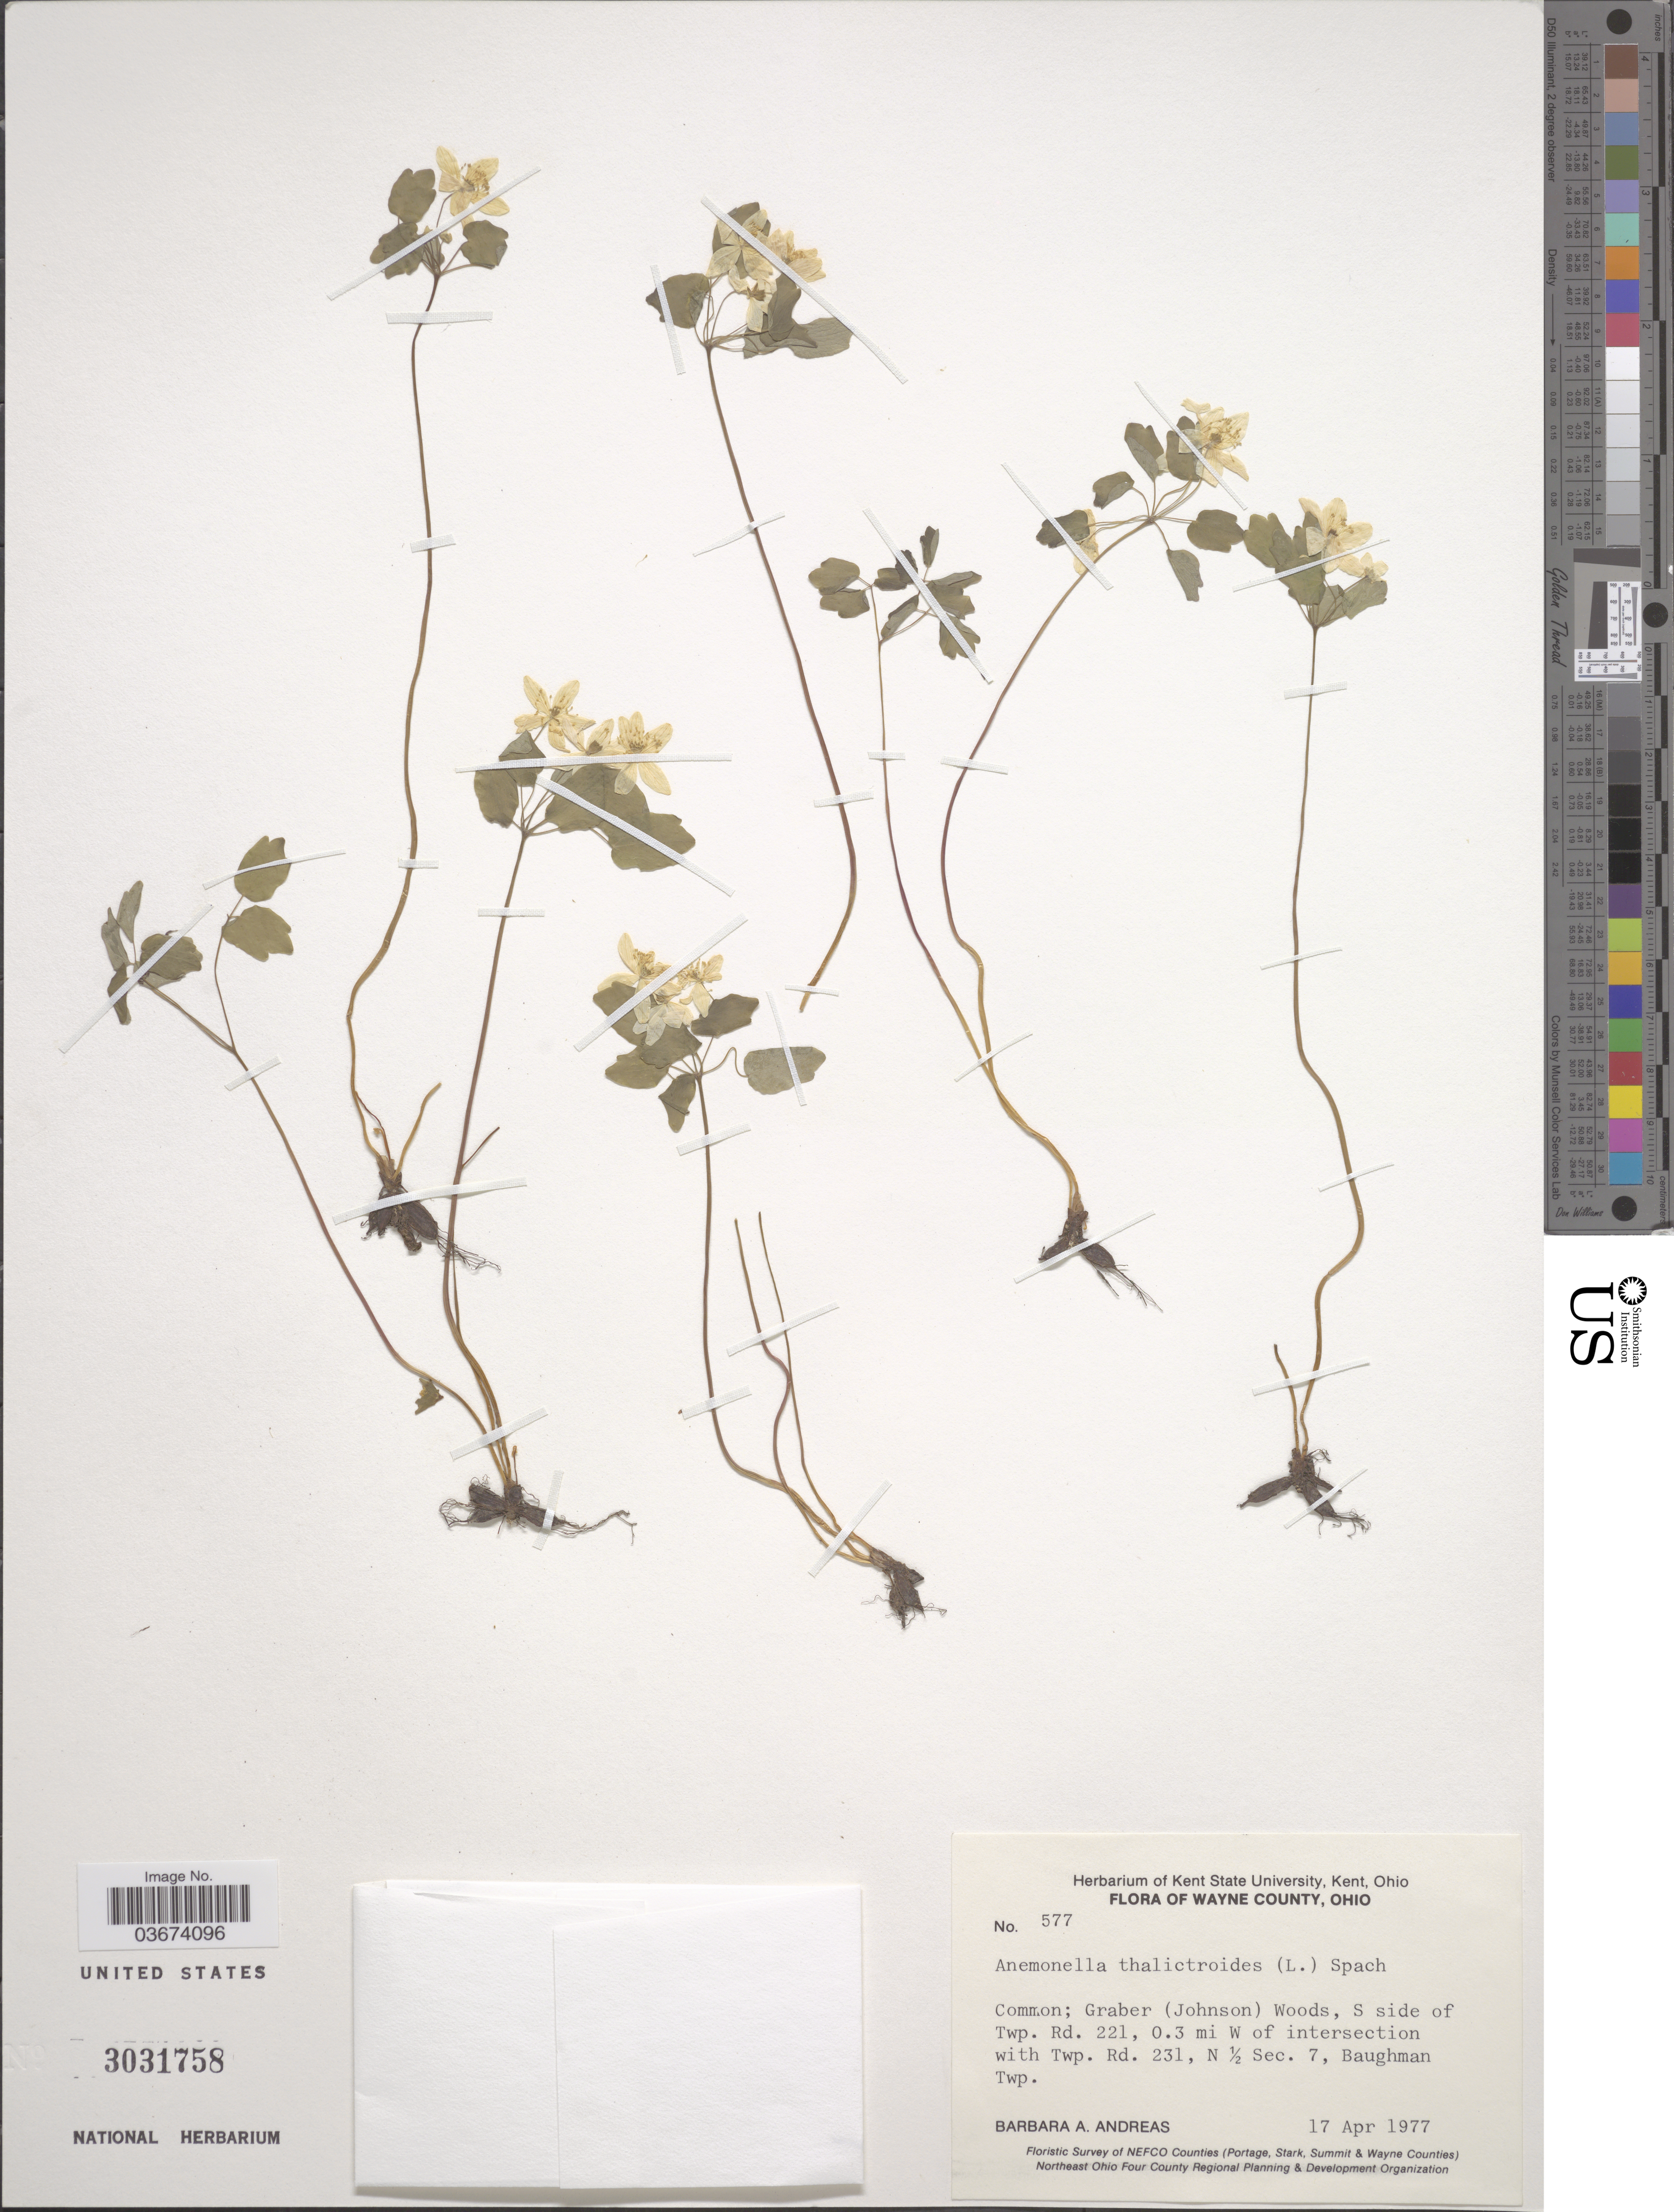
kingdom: Plantae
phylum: Tracheophyta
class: Magnoliopsida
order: Ranunculales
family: Ranunculaceae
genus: Thalictrum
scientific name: Thalictrum thalictroides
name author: (L.) A.J. Eames & B. Boivin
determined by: Strong, M. T., (US), Smithsonian Institution - National Museum of Natural History (UNITED STATES)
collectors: B. A. Andreas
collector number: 577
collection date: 1977-04-17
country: United States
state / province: Ohio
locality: Wayne County. Graber (Johnson) Woods, S side of Twp. Rd. 221, 0.3 mi W of intersection with Twp. Rd. 231, N ½ Sec. 7, Baughman Twp.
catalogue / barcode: US 3031758